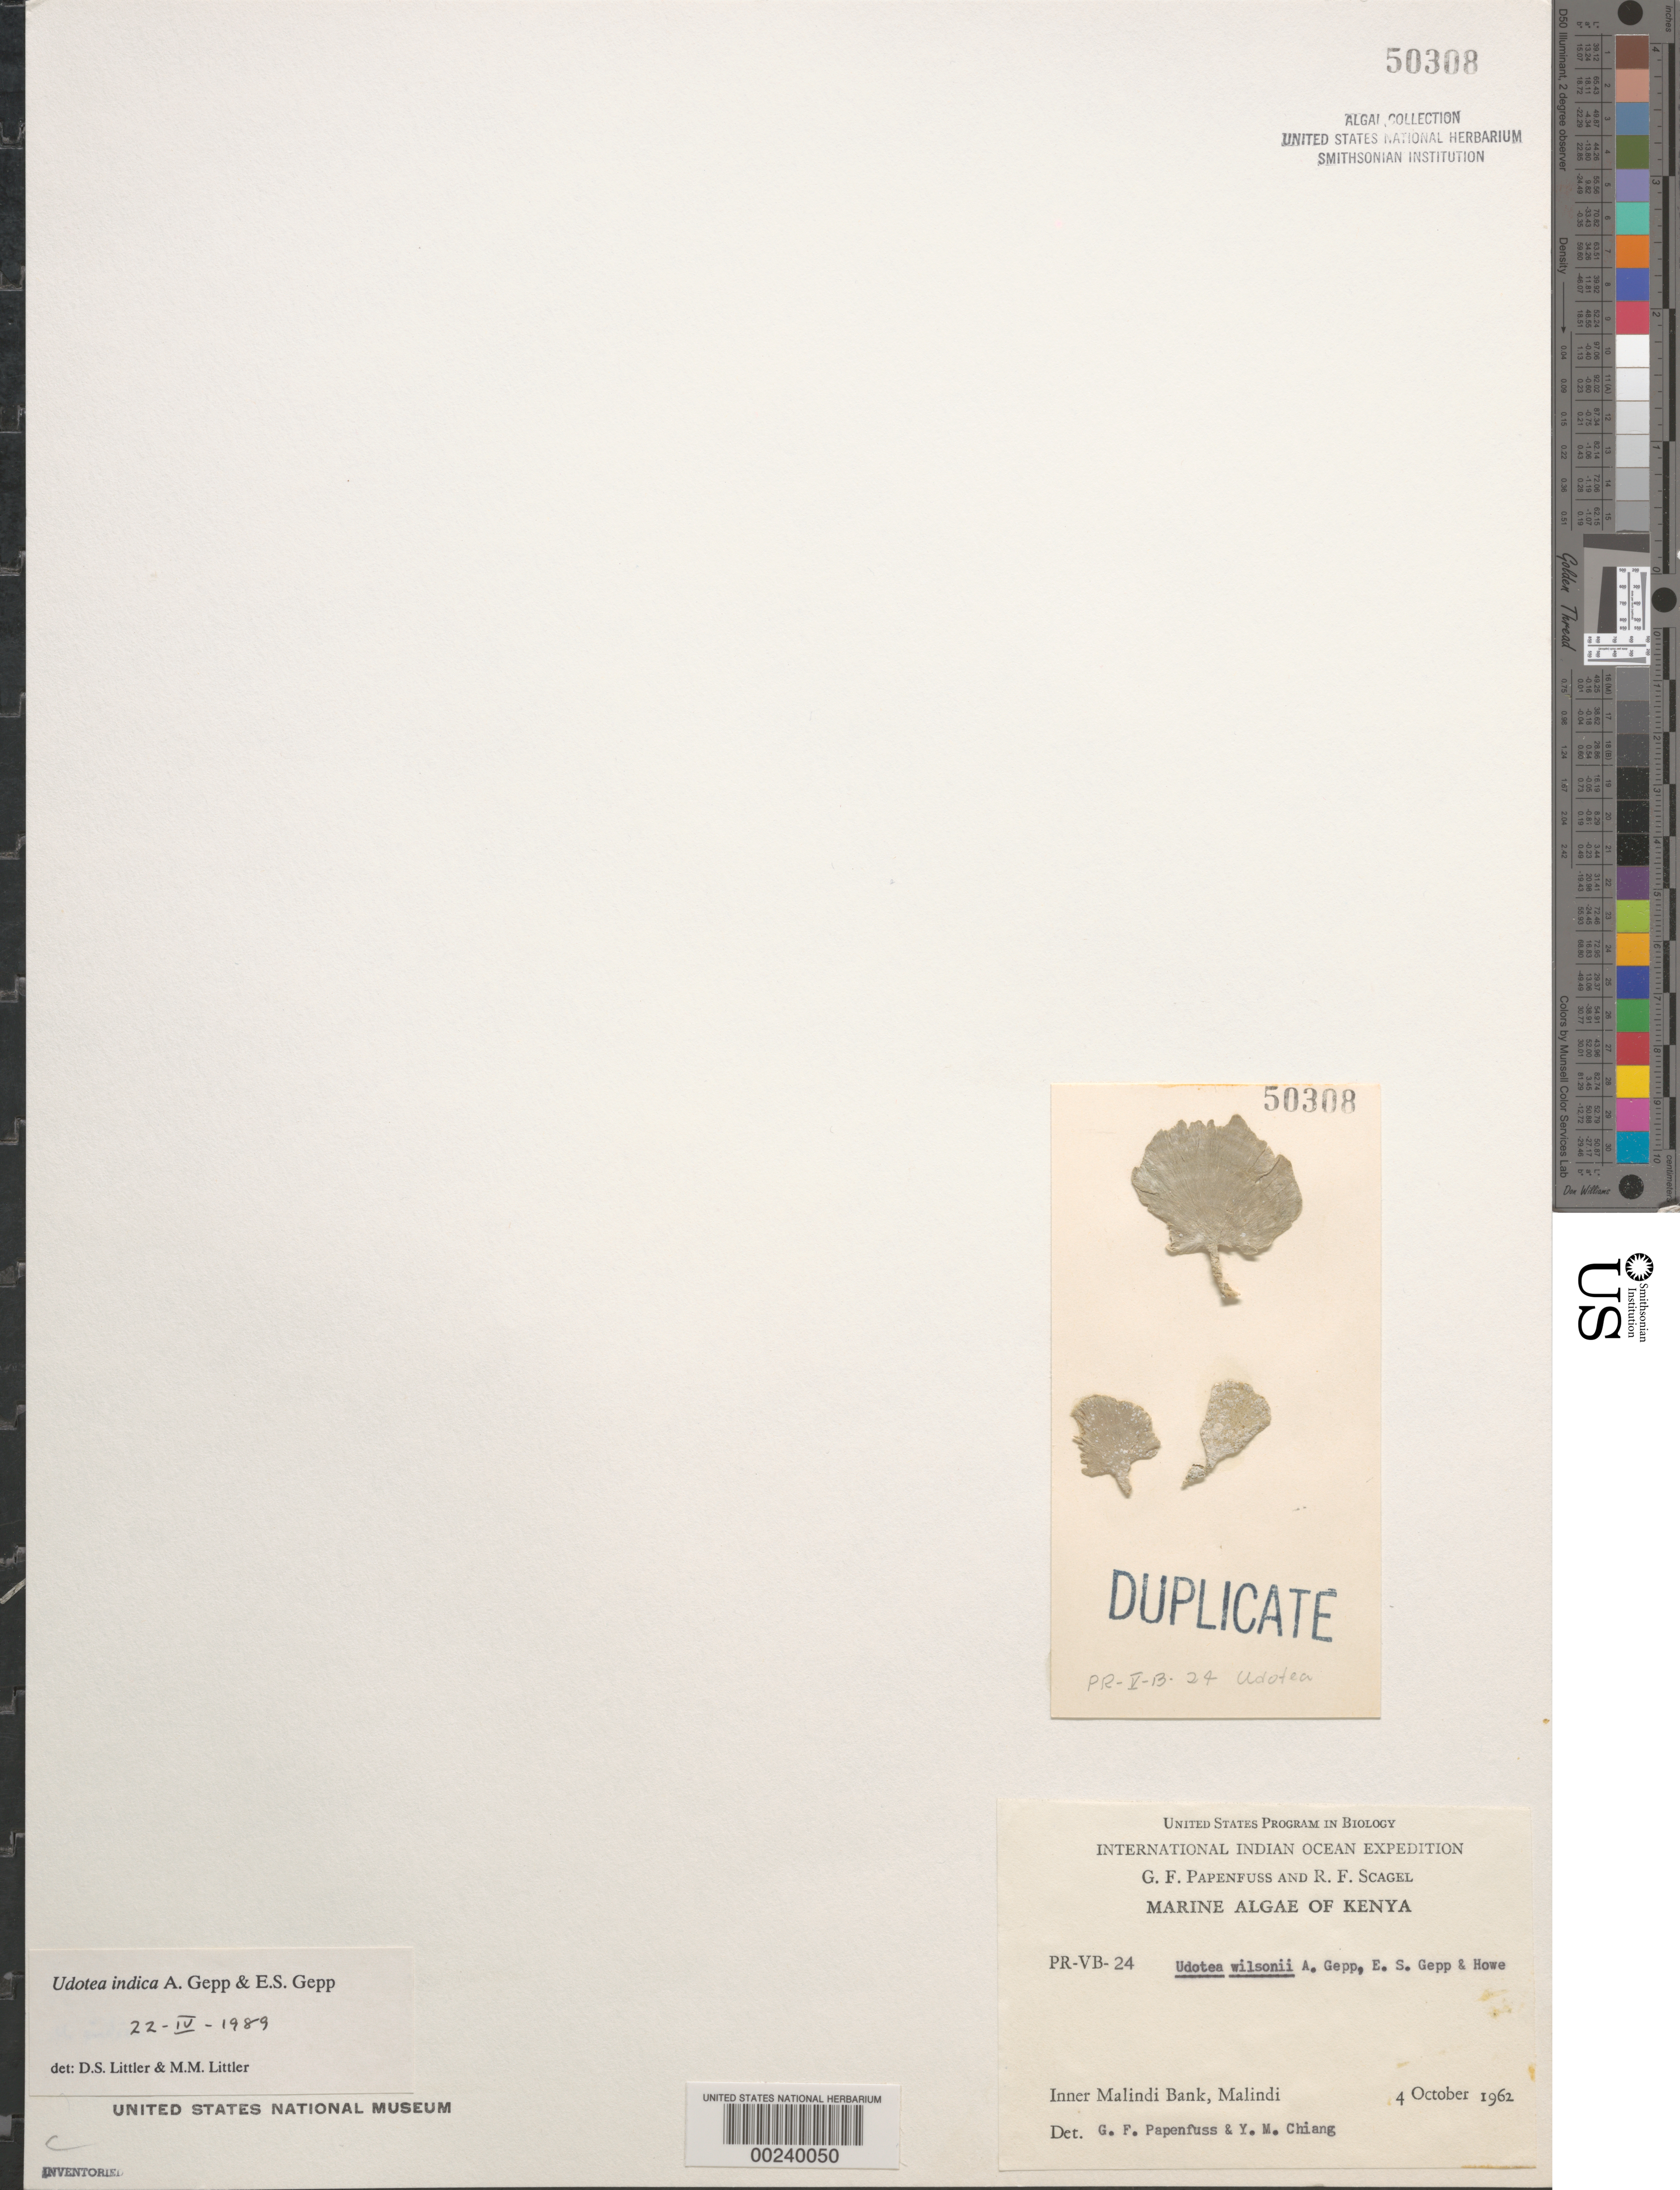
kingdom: Plantae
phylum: Chlorophyta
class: Ulvophyceae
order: Bryopsidales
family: Udoteaceae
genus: Udotea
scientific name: Udotea indica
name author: A. Gepp & E. Gepp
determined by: Littler, D. S.; Littler, M. M.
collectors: G. Papenfuss & R. F. Scagel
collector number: PR-VB-24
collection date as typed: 04 Oct 1962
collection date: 1962-10-04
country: Kenya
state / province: Kilifi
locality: Inner Malindi Bank, Malindi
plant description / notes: International Indian Ocean Expedition, 1962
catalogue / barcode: US 50308